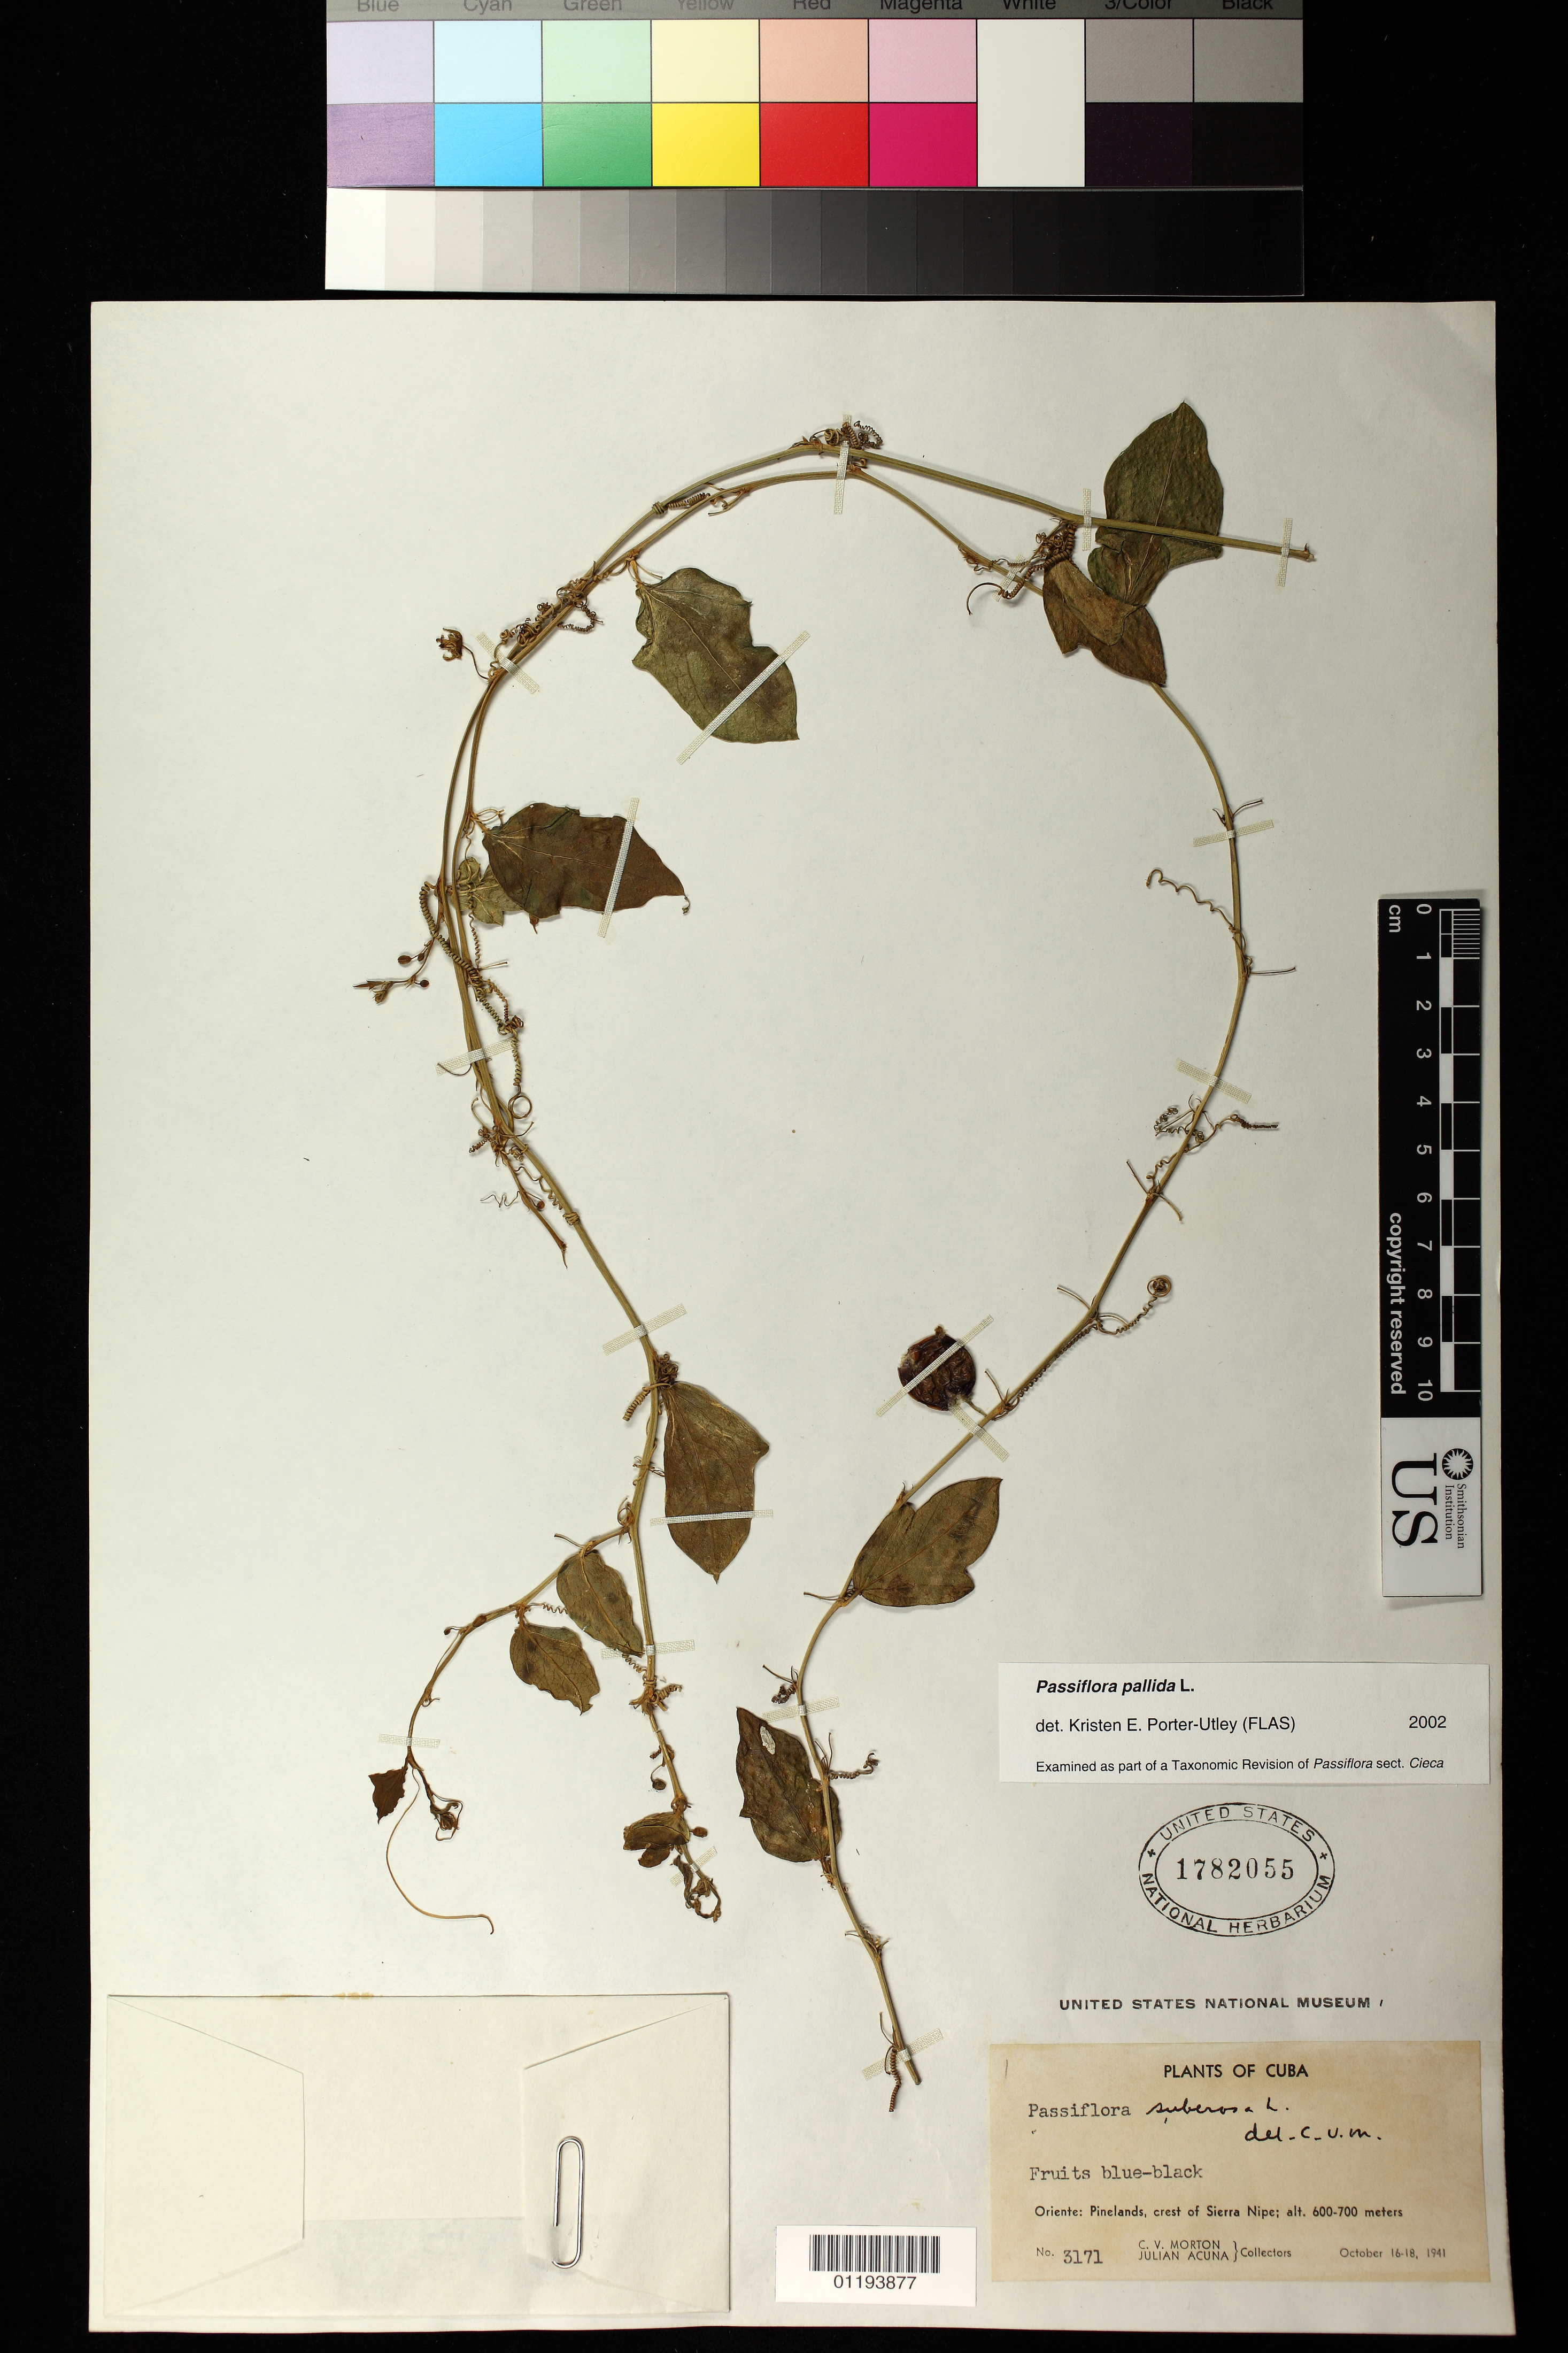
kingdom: Plantae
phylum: Tracheophyta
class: Magnoliopsida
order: Malpighiales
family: Passifloraceae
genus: Passiflora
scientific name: Passiflora pallida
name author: L.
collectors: C. V. Morton & J. B. Acuña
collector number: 3171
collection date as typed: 1941 Oct 16 1941 Oct 18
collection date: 1941-10-16/1941-10-18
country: Cuba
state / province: Holguín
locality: Oriente: Pinelands, crest of Sierra Nipe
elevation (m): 600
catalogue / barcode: US 1782055